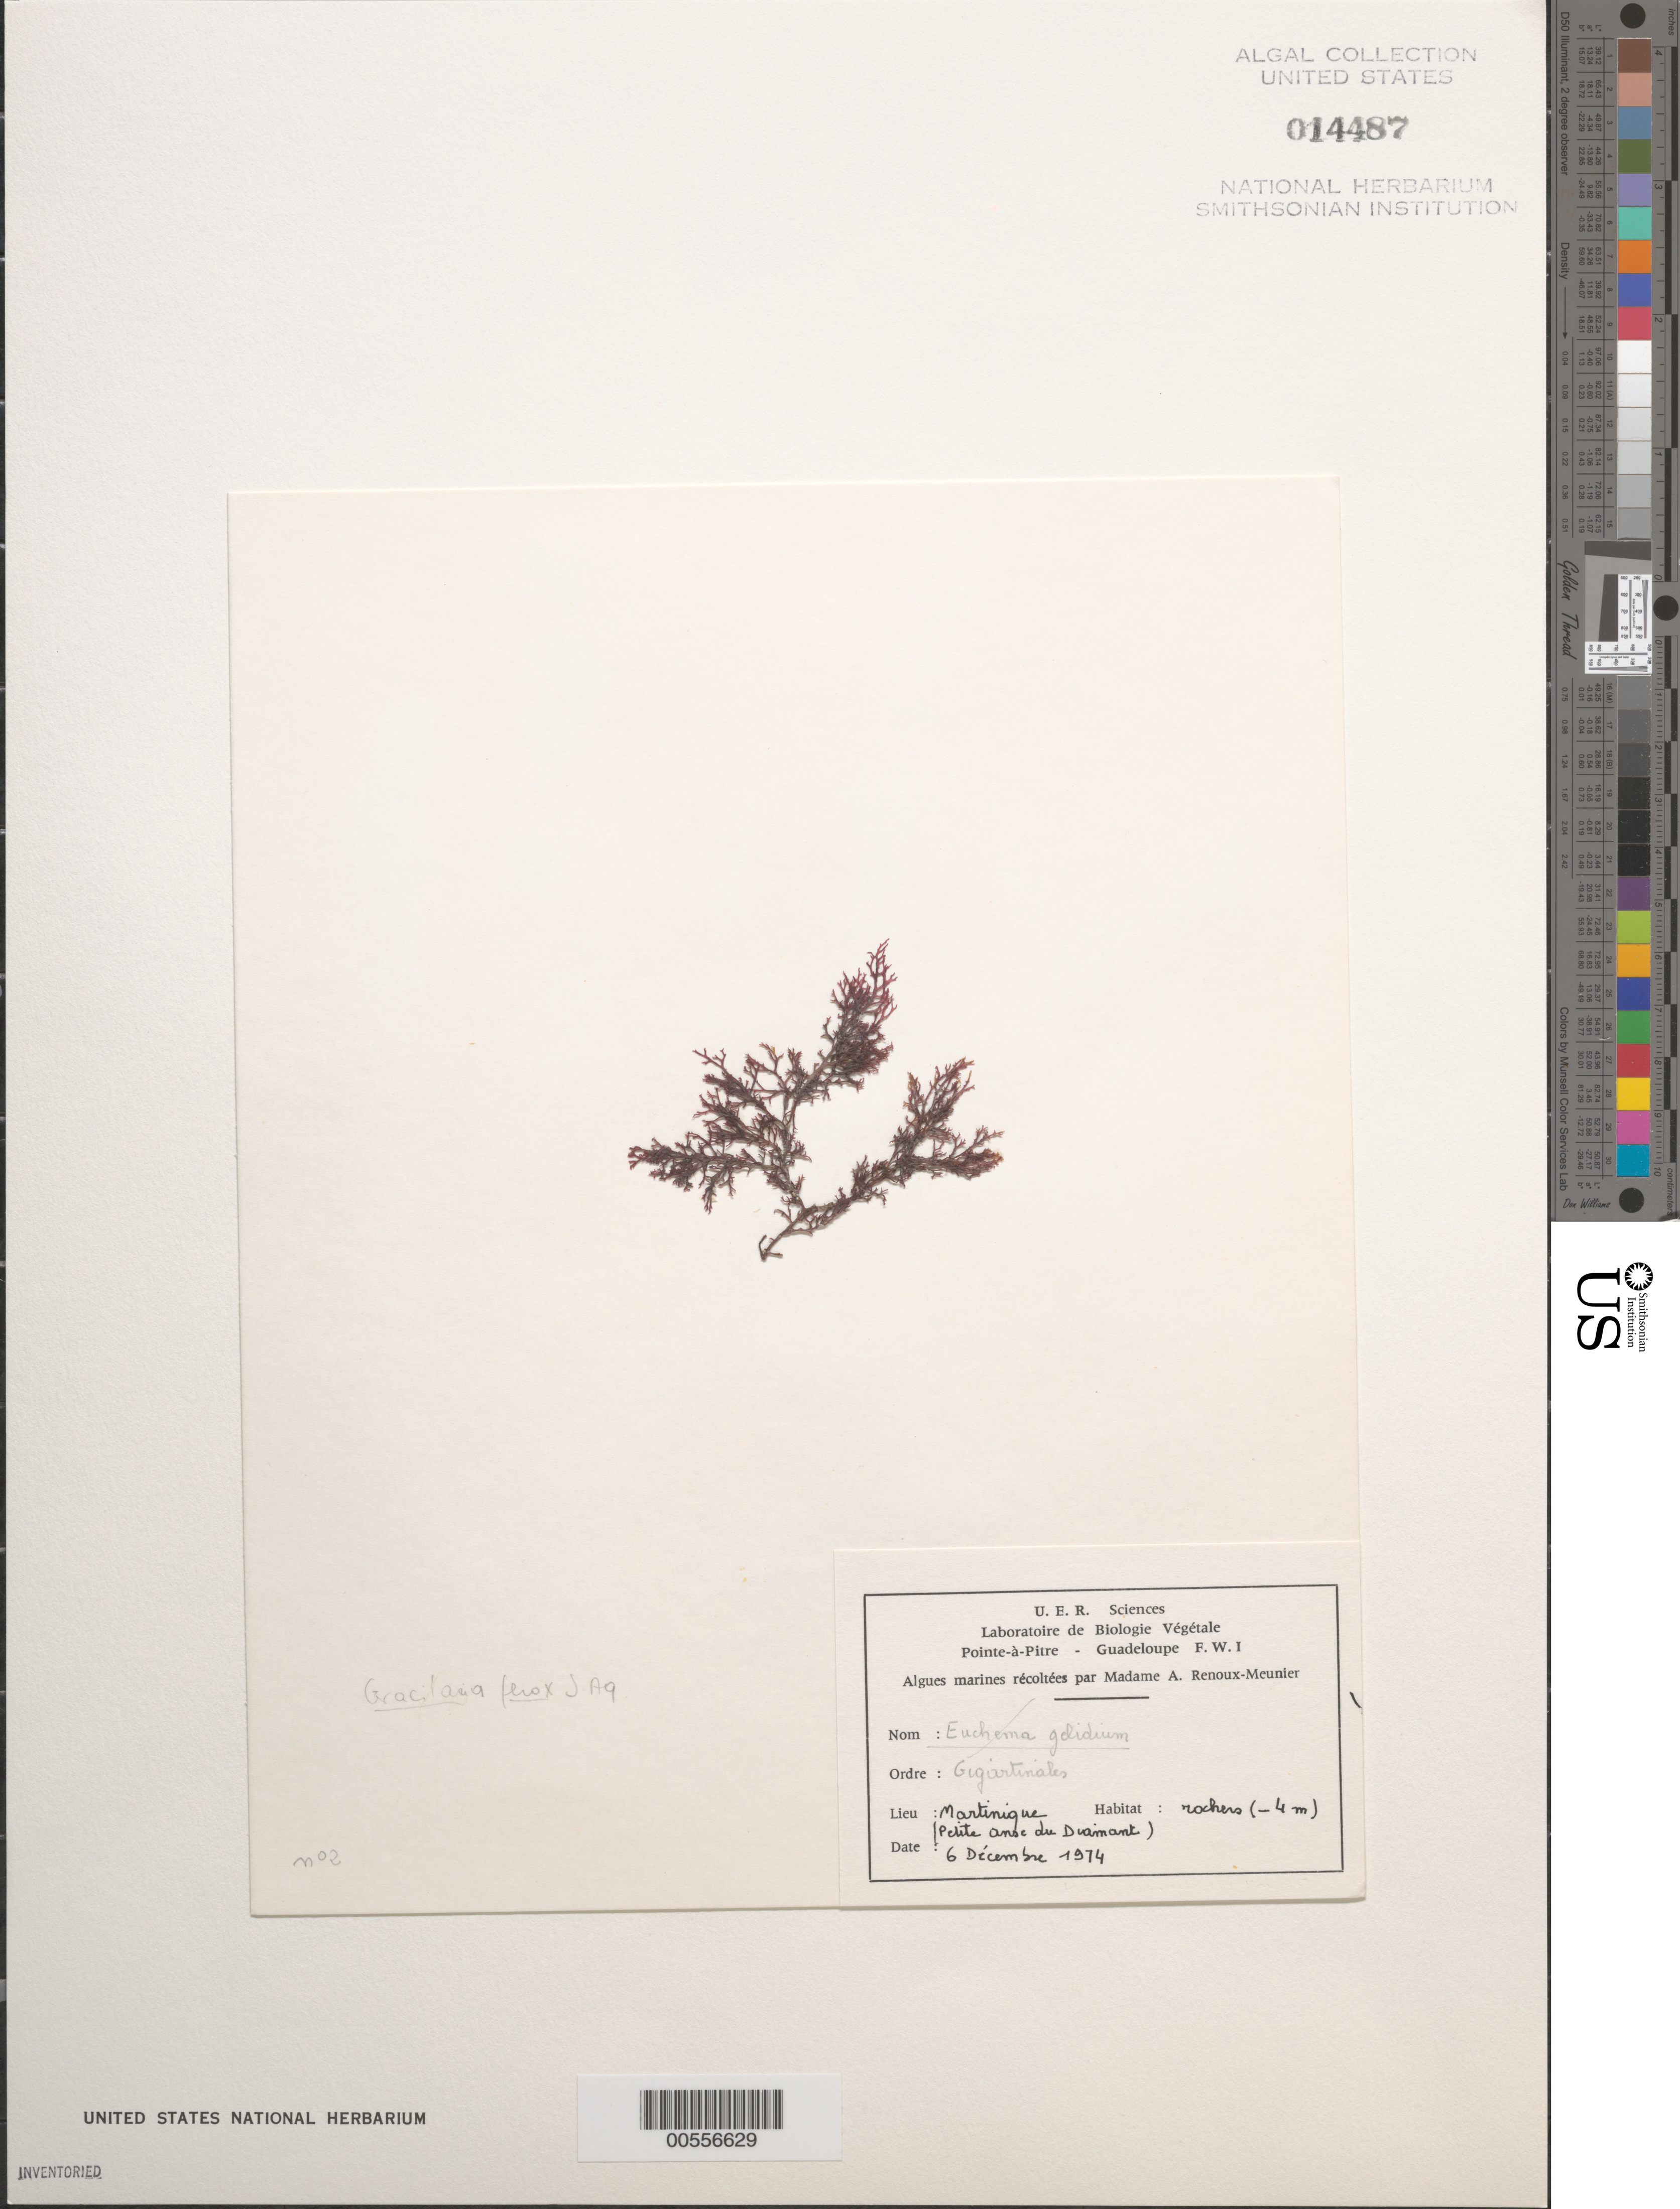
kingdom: Plantae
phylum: Rhodophyta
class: Florideophyceae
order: Gracilariales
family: Gracilariaceae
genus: Gracilaria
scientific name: Gracilaria ferox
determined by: Fredericq, S.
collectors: A. Renoux-Meunier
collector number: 2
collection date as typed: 06 Dec 1974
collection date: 1974-12-06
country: Martinique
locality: Petite Anse du Diamant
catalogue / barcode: US 14487